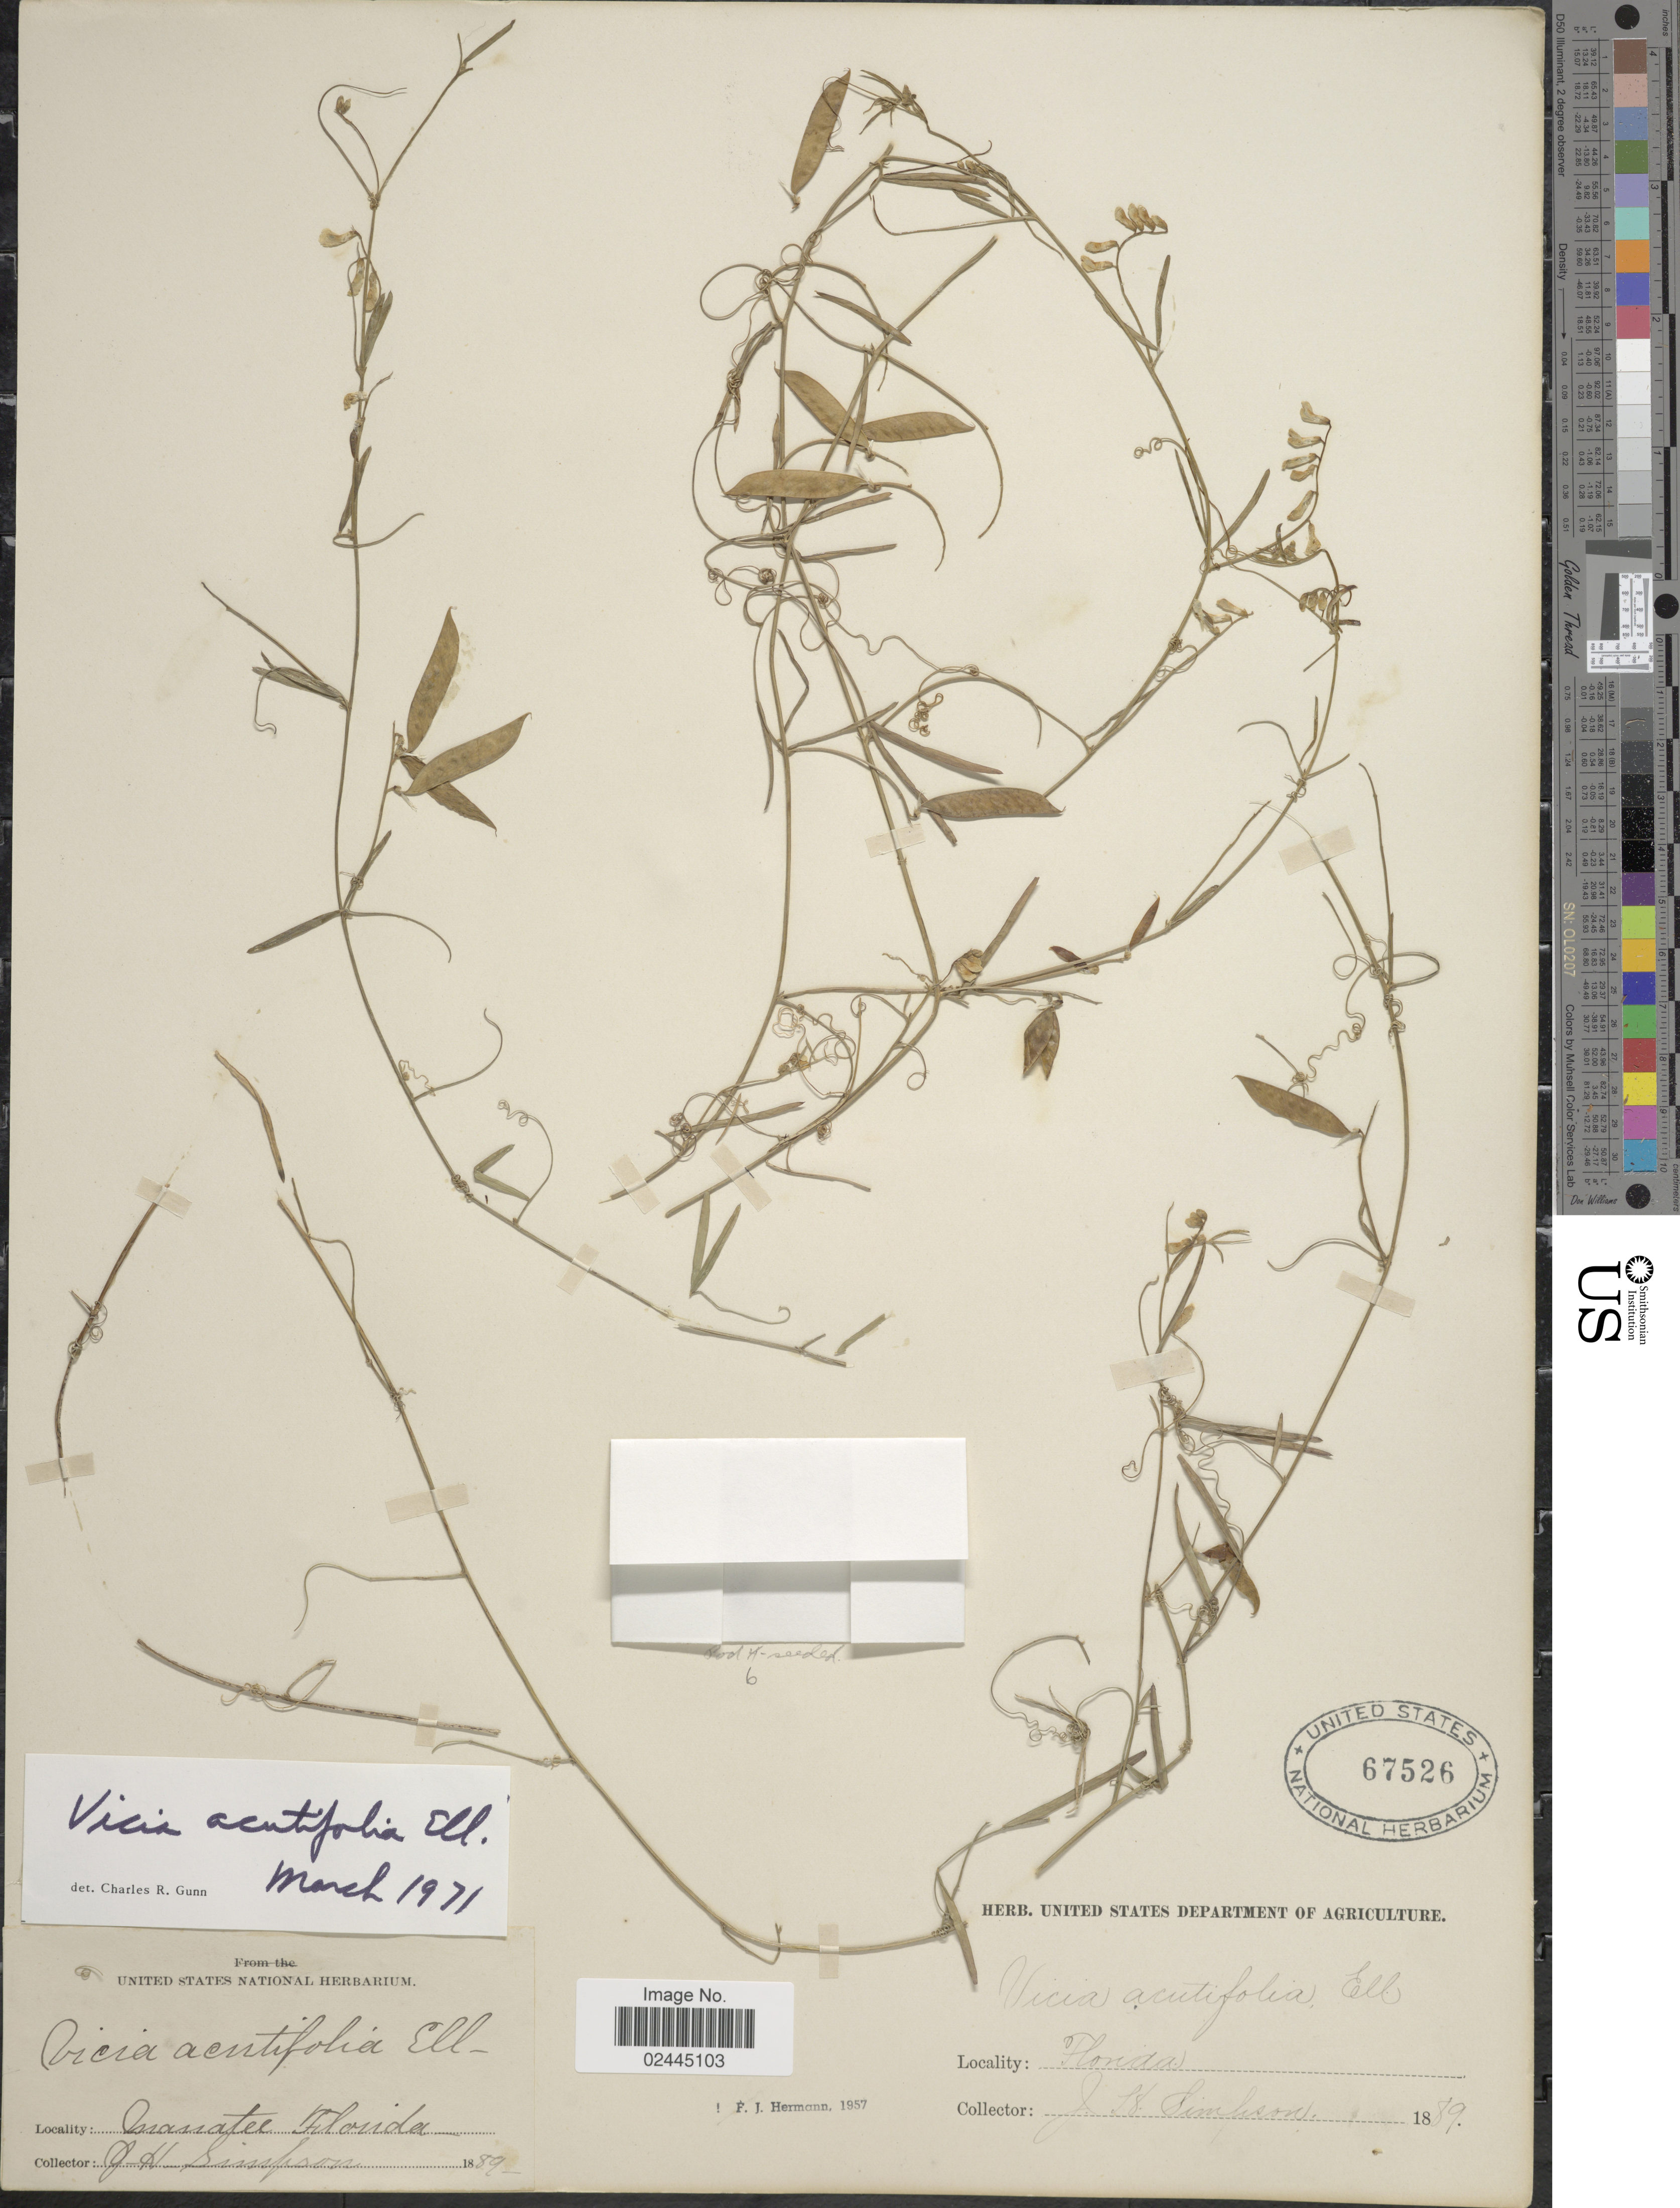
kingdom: Plantae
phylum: Tracheophyta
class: Magnoliopsida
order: Fabales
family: Fabaceae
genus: Vicia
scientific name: Vicia acutifolia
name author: Elliott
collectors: J. H. Simpson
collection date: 1889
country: United States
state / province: Florida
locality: Manatee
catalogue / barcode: US 67526